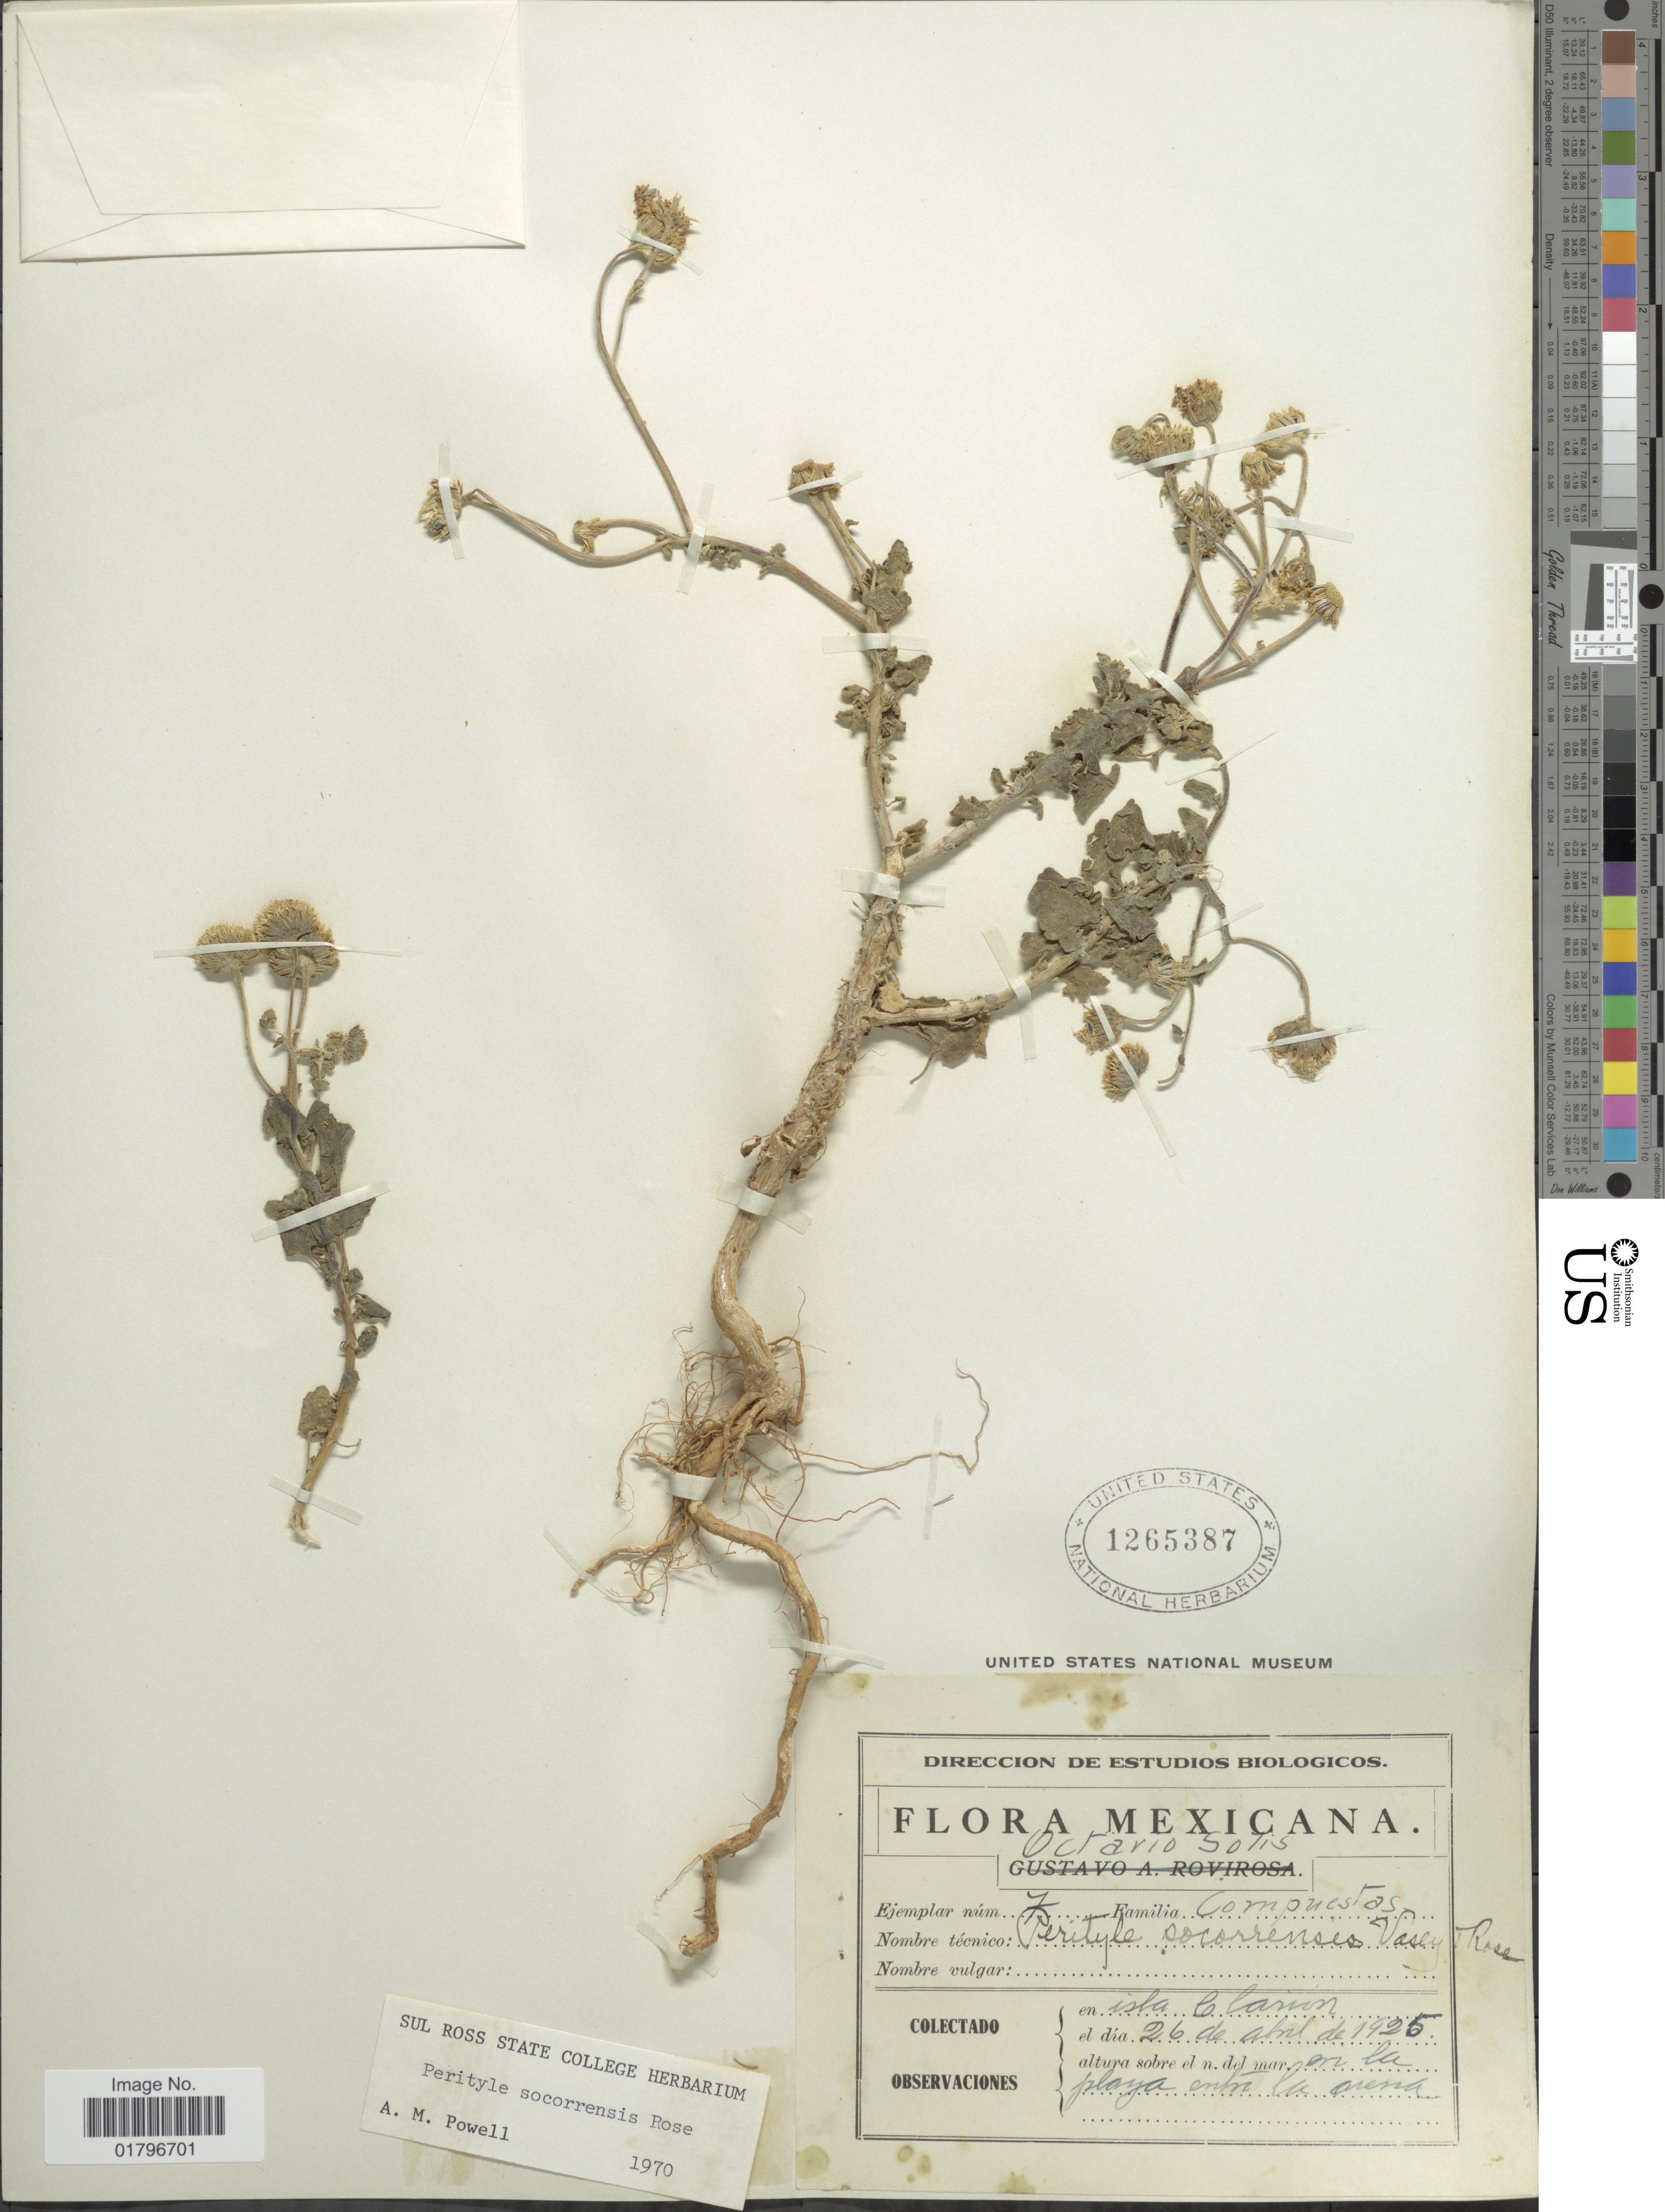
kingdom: Plantae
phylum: Tracheophyta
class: Magnoliopsida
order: Asterales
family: Asteraceae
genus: Perityle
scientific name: Perityle socorrosensis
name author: Rose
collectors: O. Solis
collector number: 7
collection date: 1925-04-26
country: Mexico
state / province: Colima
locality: En isla Clarion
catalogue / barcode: US 1265387